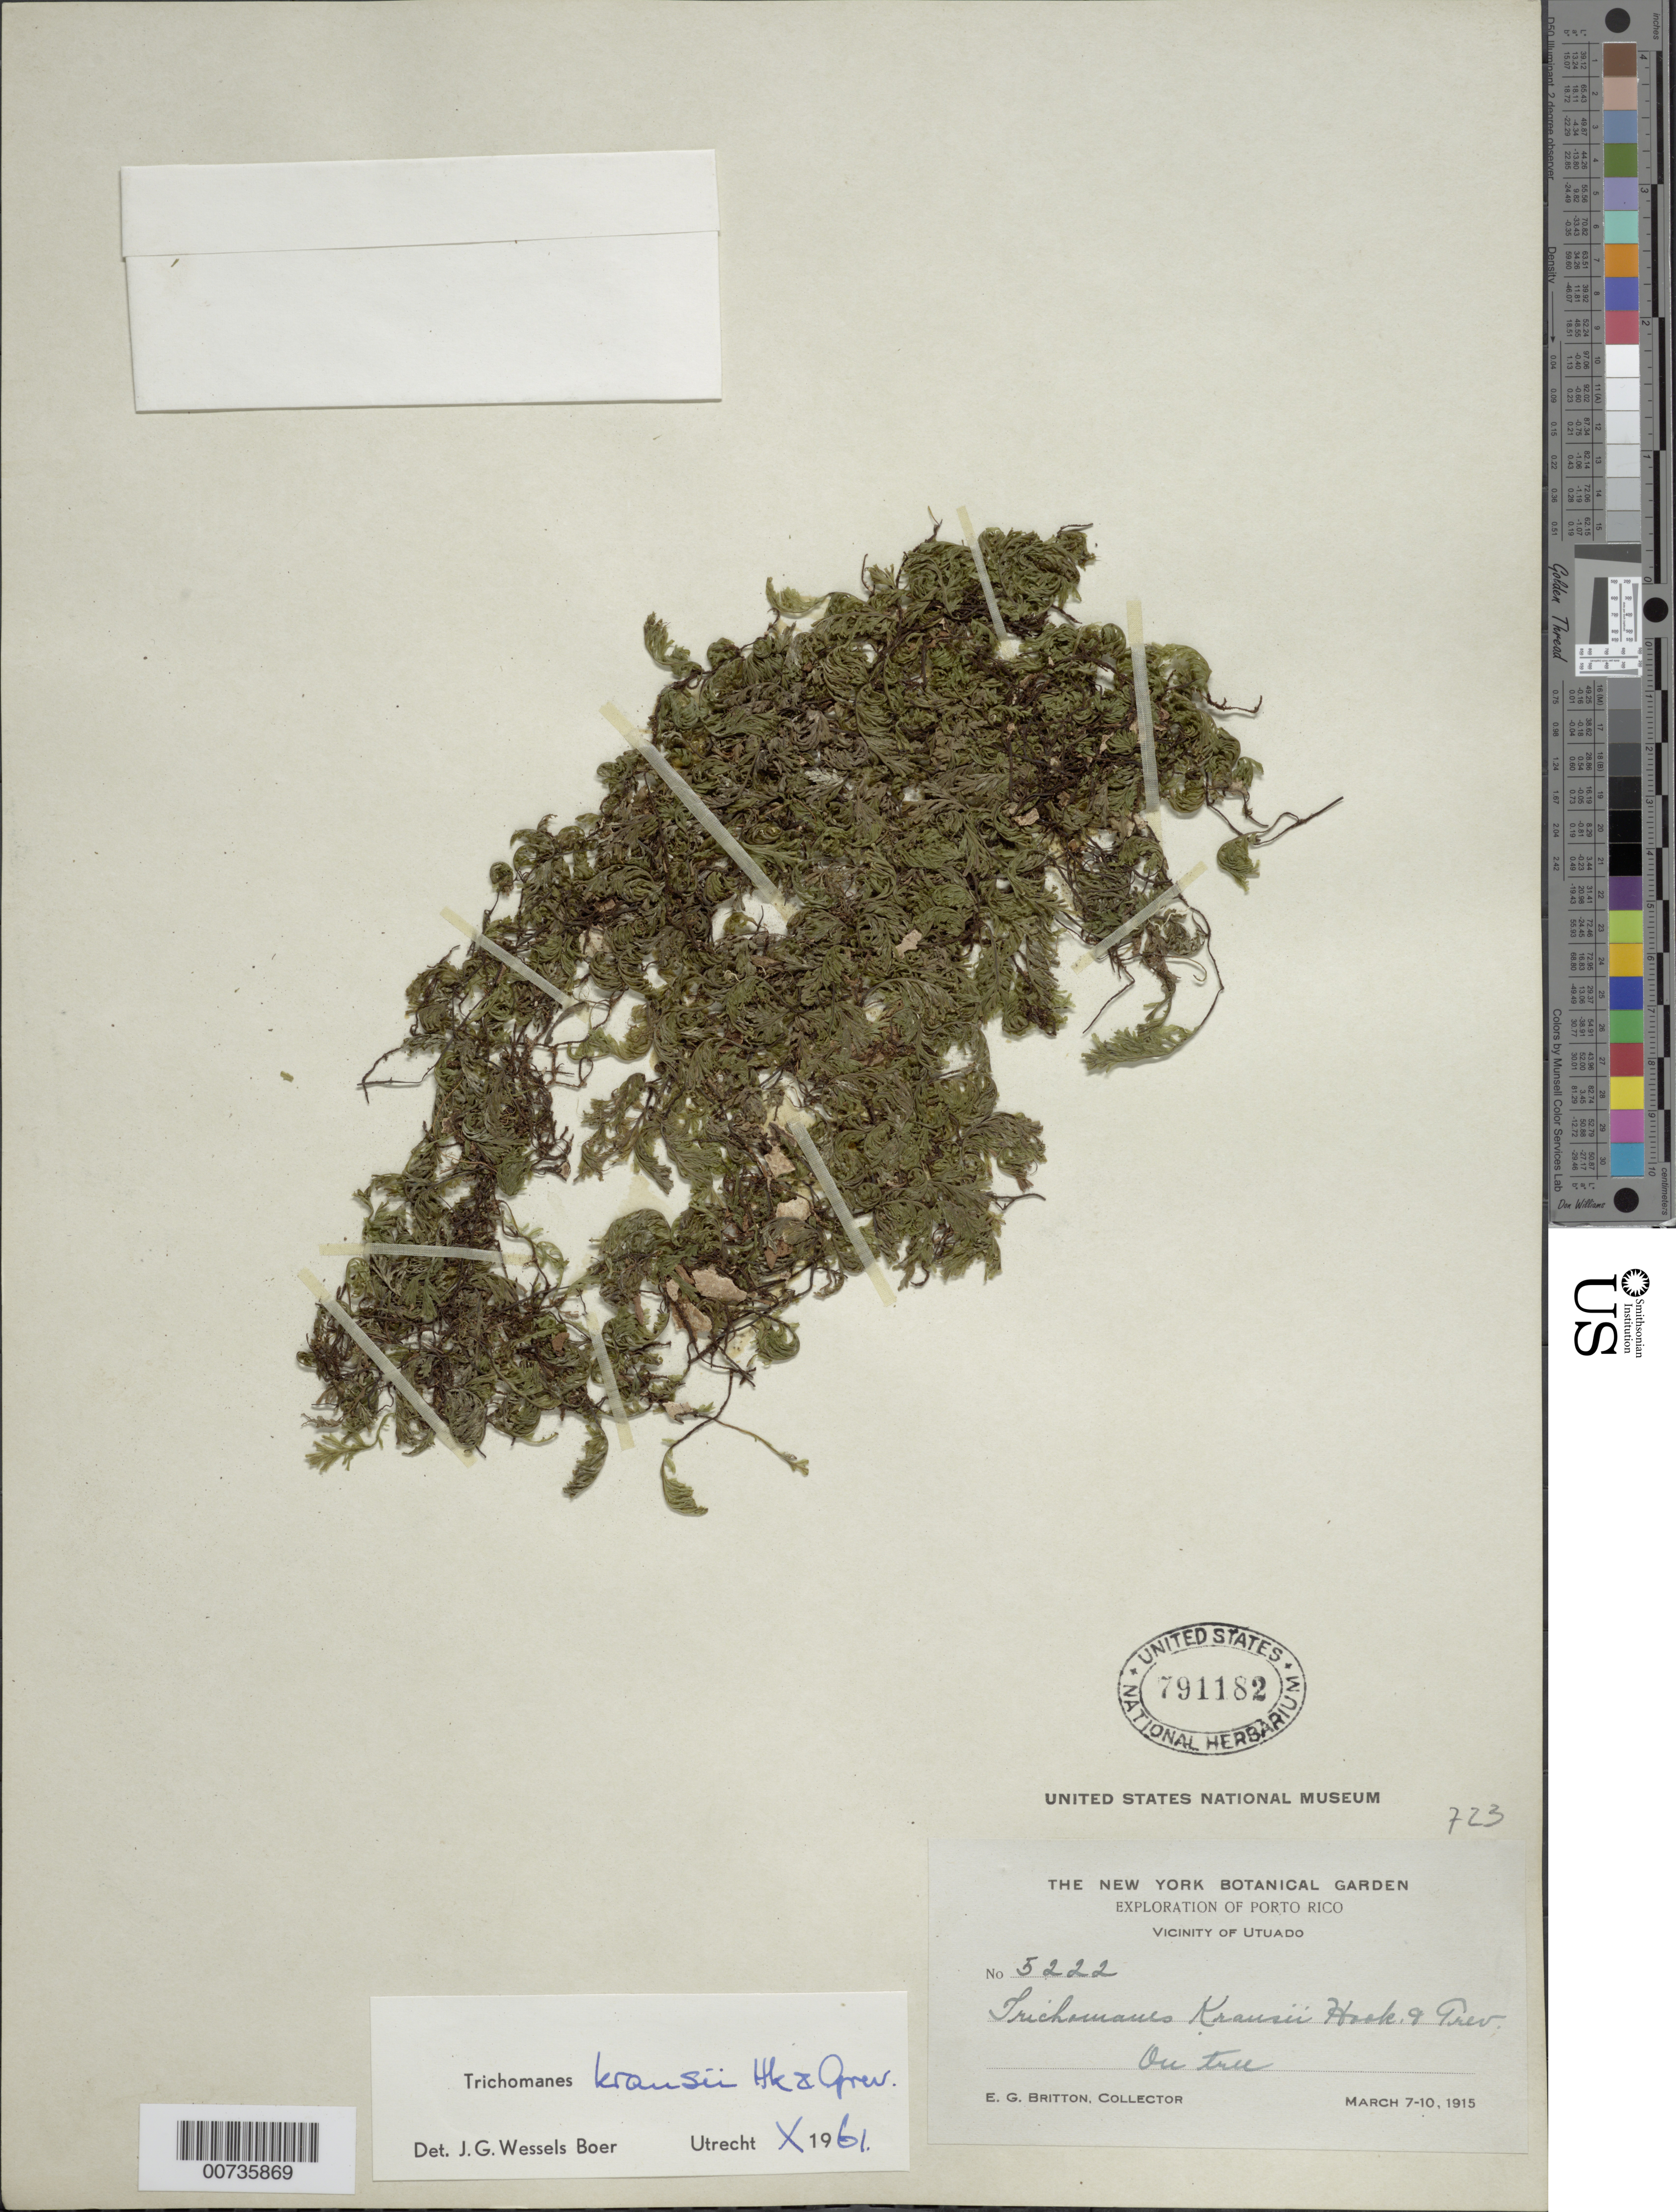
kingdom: Plantae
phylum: Tracheophyta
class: Polypodiopsida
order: Hymenophyllales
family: Hymenophyllaceae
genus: Didymoglossum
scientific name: Didymoglossum kraussii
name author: (Hook. & Grev.) C. Presl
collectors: E. G. Britton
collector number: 5222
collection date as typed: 07 Mar 1915 to 10 Mar 1915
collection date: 1915-03-07/1915-03-10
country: Puerto Rico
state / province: Utuado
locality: Utuado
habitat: On tree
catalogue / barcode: US 791182